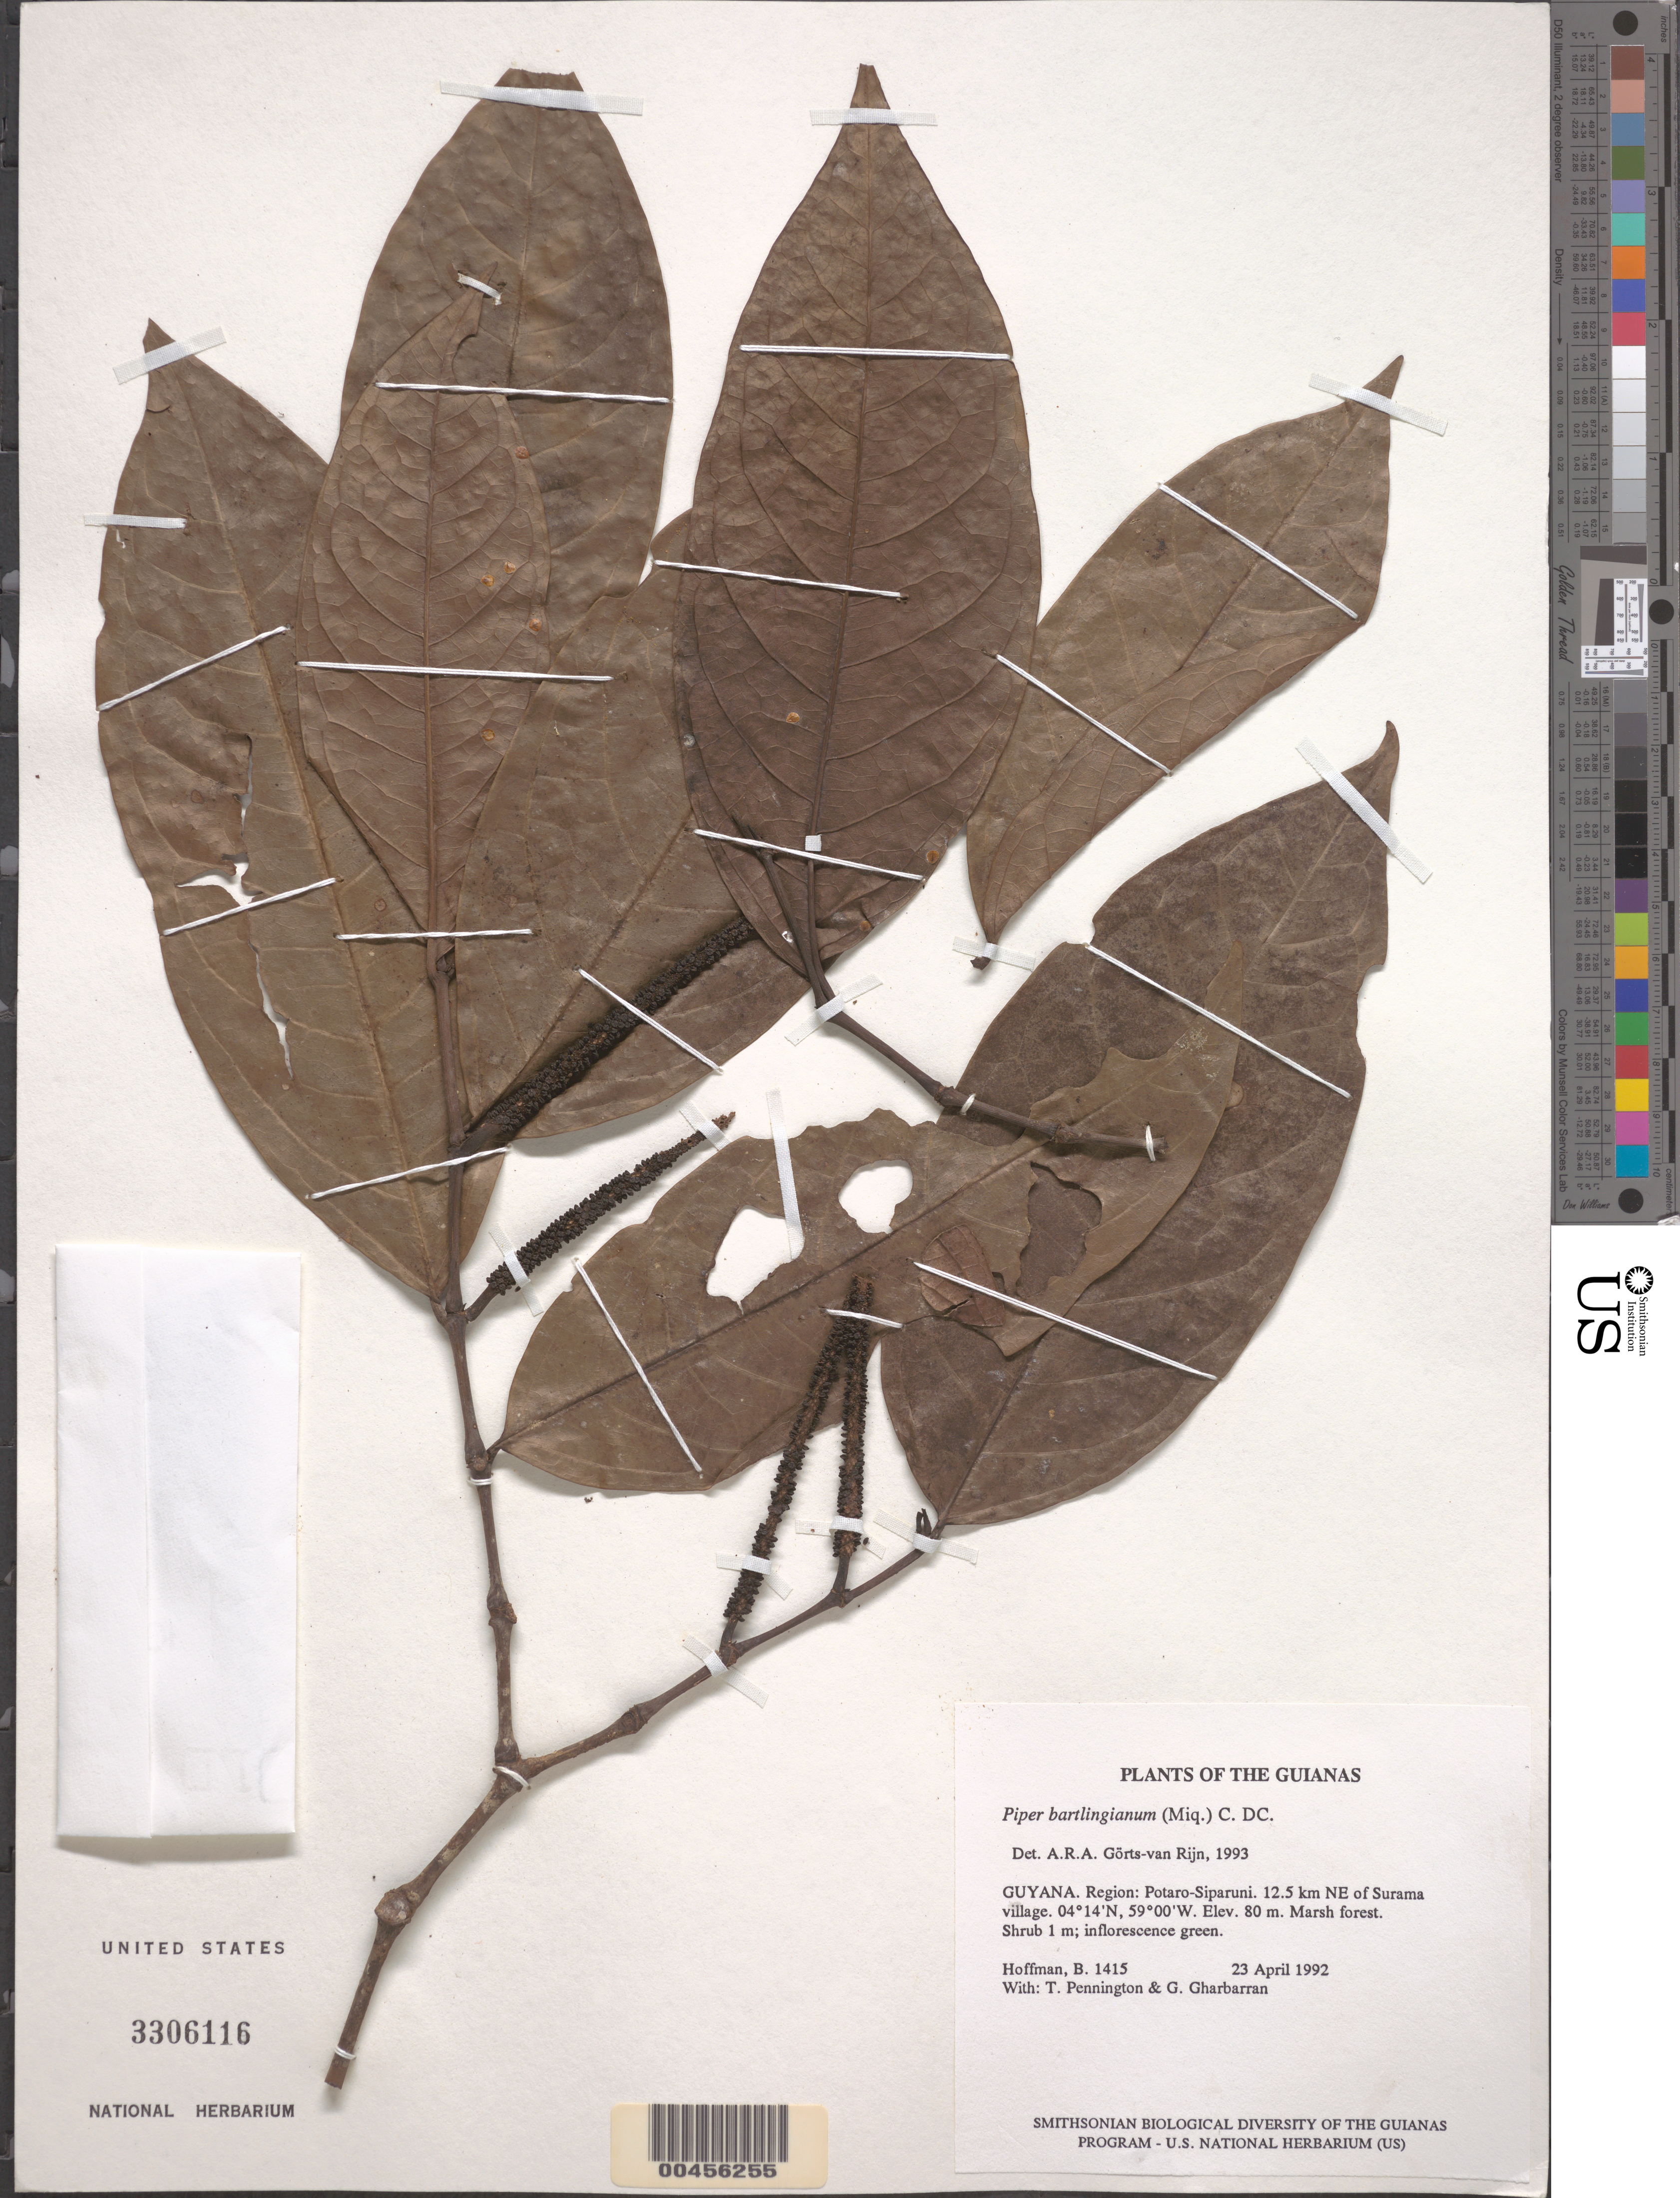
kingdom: Plantae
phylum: Tracheophyta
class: Magnoliopsida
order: Piperales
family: Piperaceae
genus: Piper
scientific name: Piper bartlingianum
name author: (Miq.) C. DC.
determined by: Görts-van Rijn, A. R. A.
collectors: B. Hoffman, R. T. Pennington & G. Gharbarran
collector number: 1415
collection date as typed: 23 April 1992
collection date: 1992-04-23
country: Guyana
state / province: Potaro-Siparuni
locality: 12.5 km NE of Surama village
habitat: Marsh forest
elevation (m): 80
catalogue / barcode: US 3306116